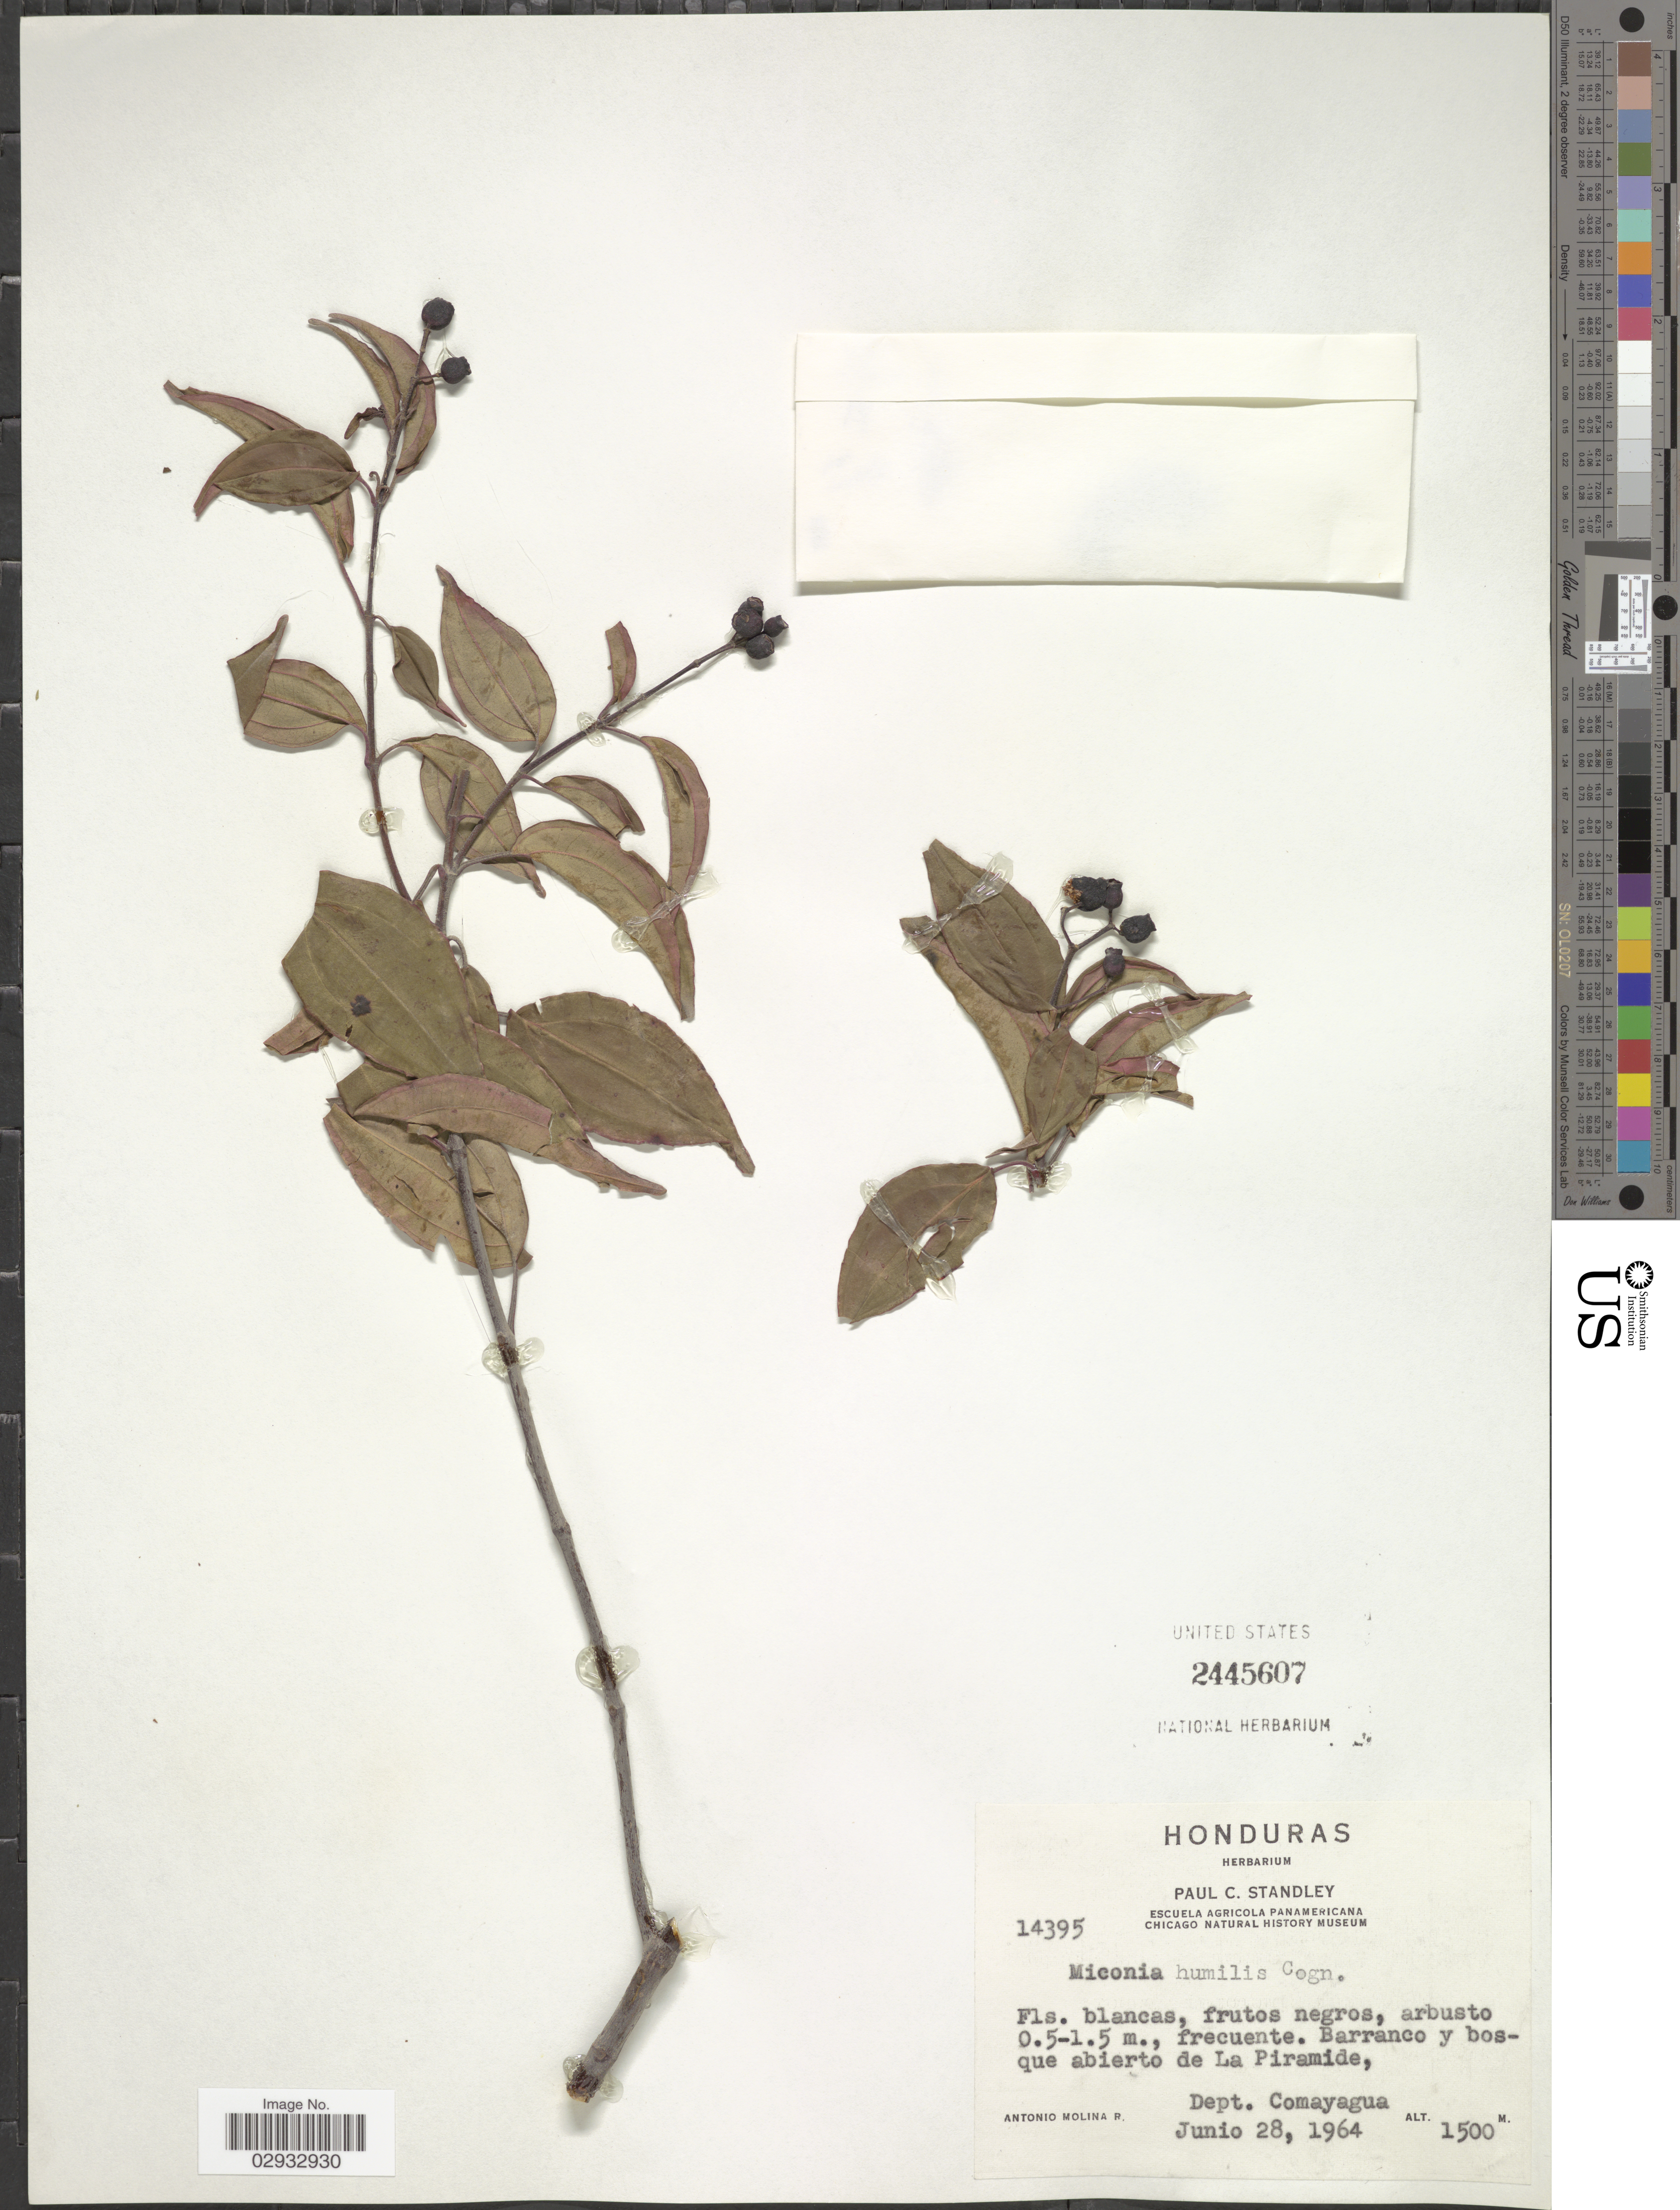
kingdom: Plantae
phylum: Tracheophyta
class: Magnoliopsida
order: Myrtales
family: Melastomataceae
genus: Miconia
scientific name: Miconia humilis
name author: Cogn.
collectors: A. Molina R.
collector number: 14395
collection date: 1964-06-28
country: Honduras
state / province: Comayagua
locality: Barranco y bosque abierto de La Piramide, Dept. Comayagua.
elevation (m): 1500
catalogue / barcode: US 2445607